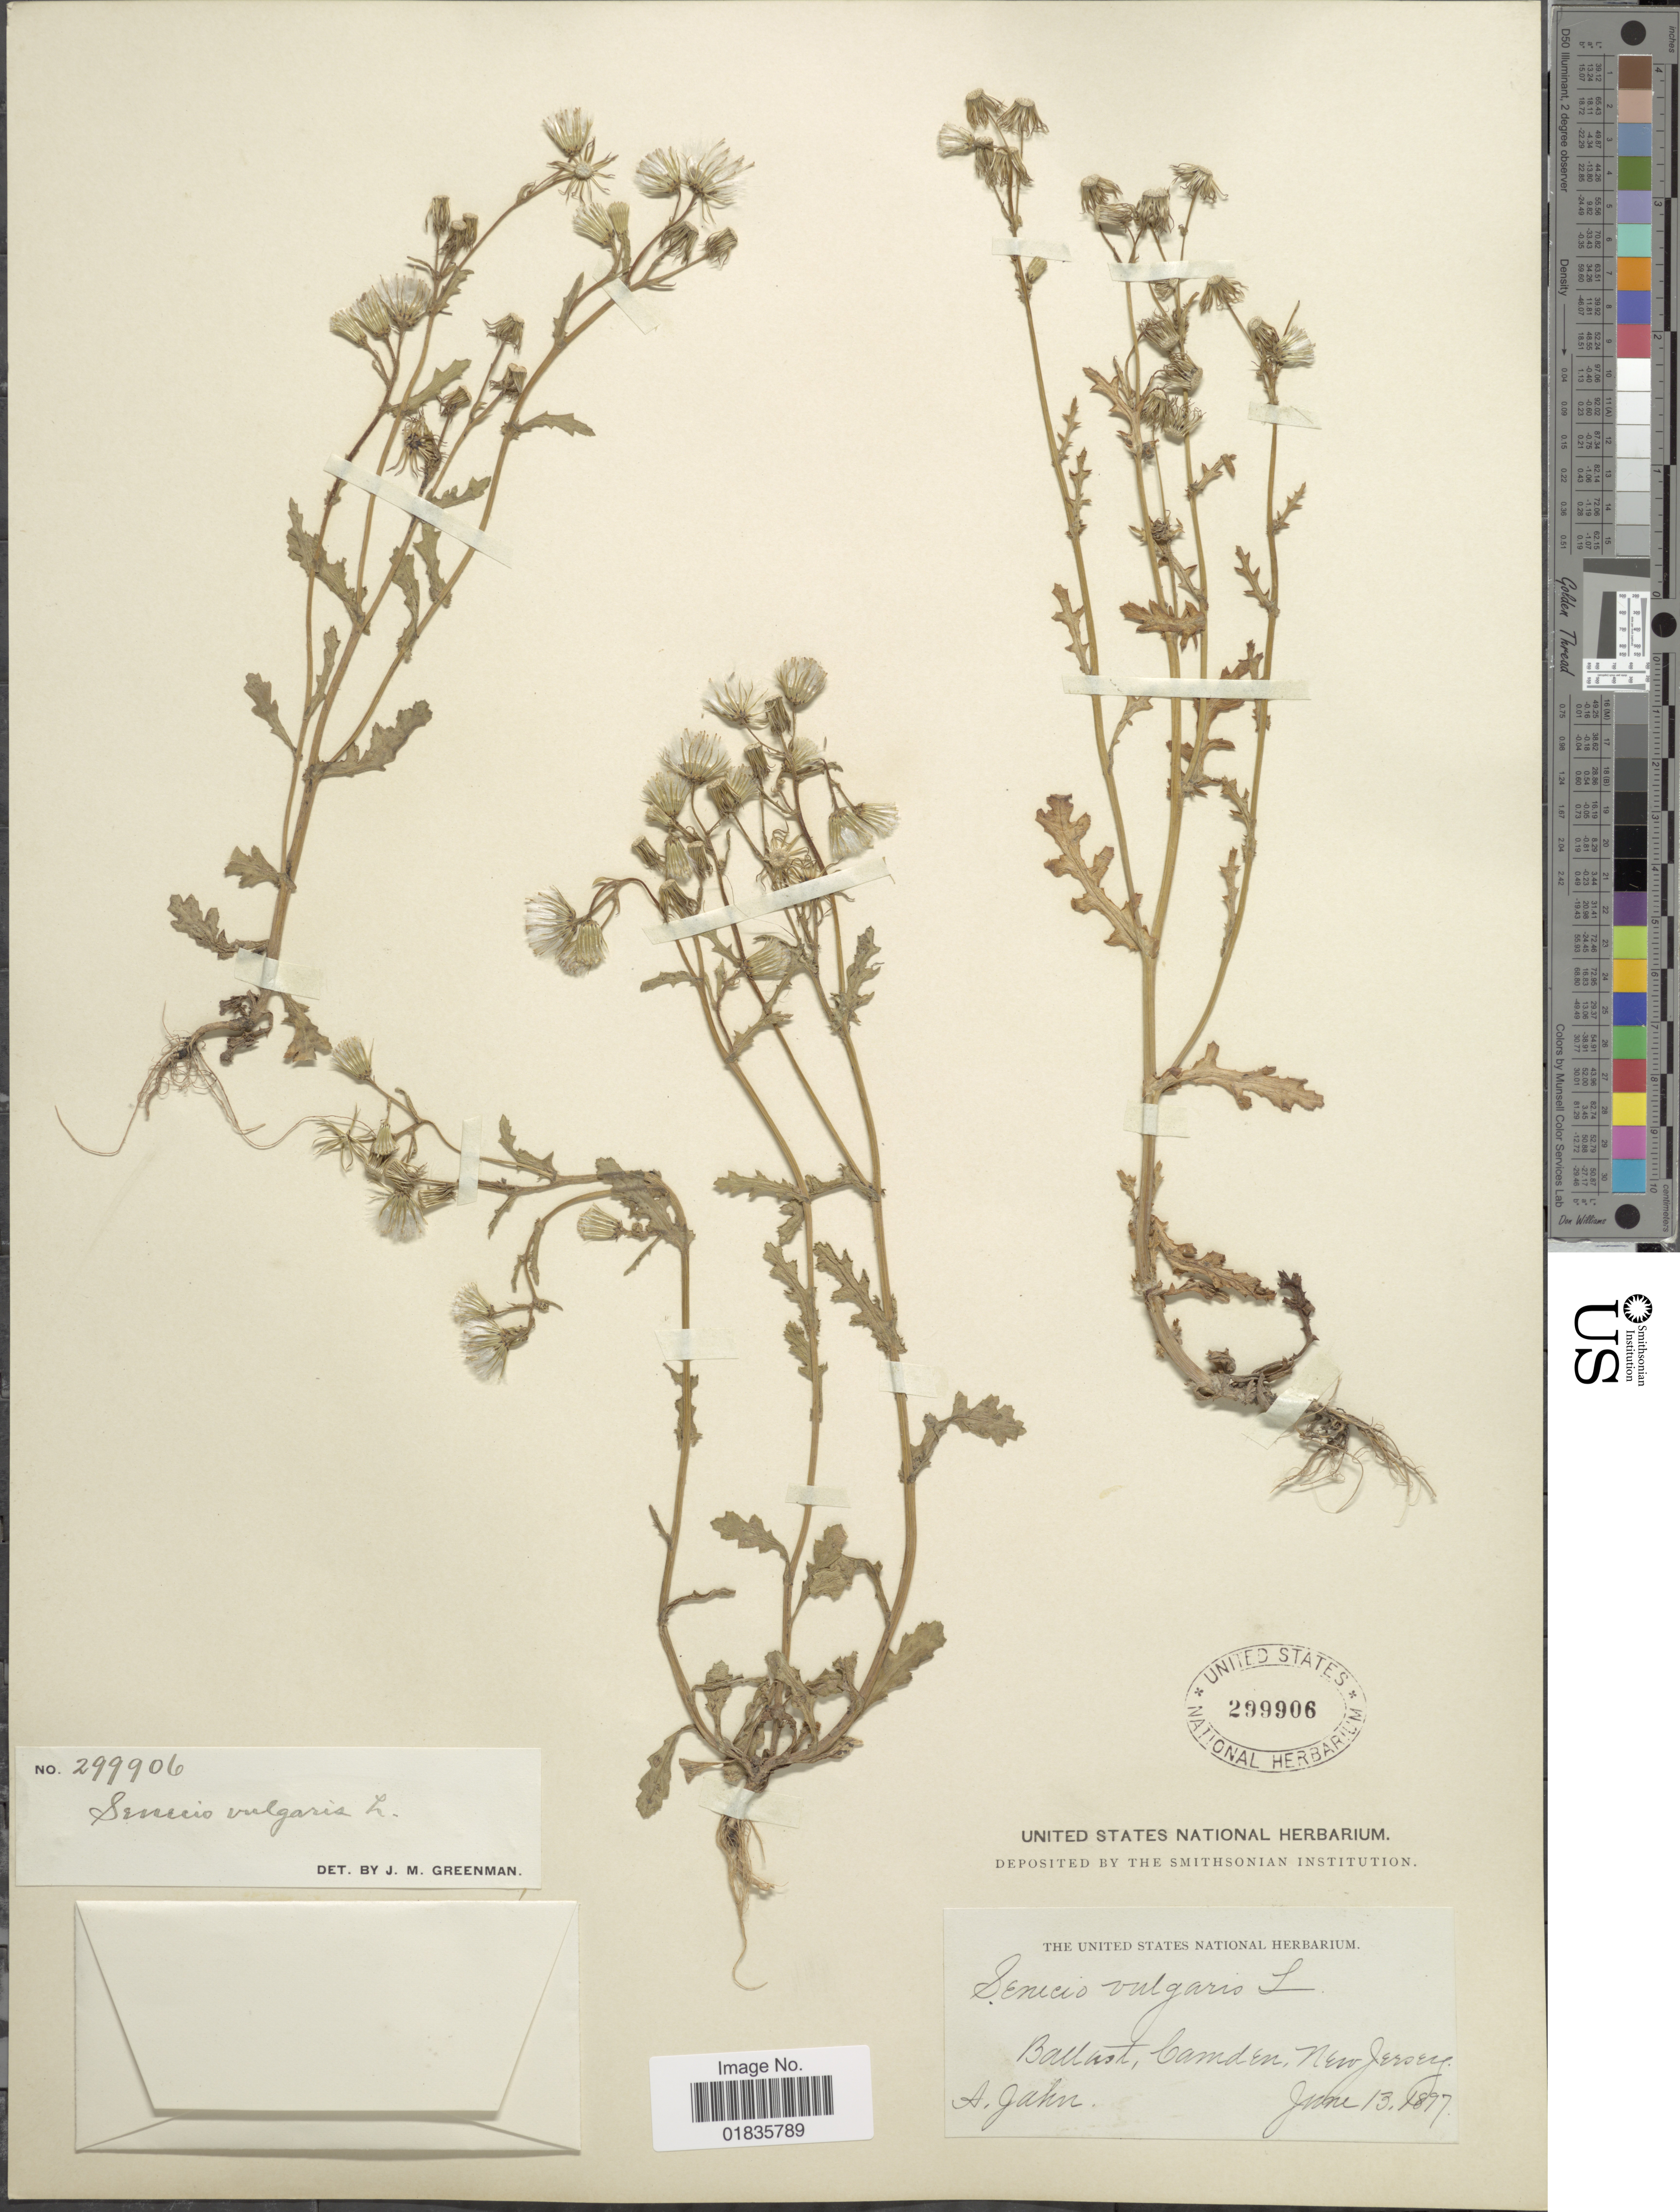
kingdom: Plantae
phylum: Tracheophyta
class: Magnoliopsida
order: Asterales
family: Asteraceae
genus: Senecio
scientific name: Senecio vulgaris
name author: L.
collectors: A. Jahn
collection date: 1897-06-13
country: United States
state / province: New Jersey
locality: Ballast, Camden.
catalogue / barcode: US 299906